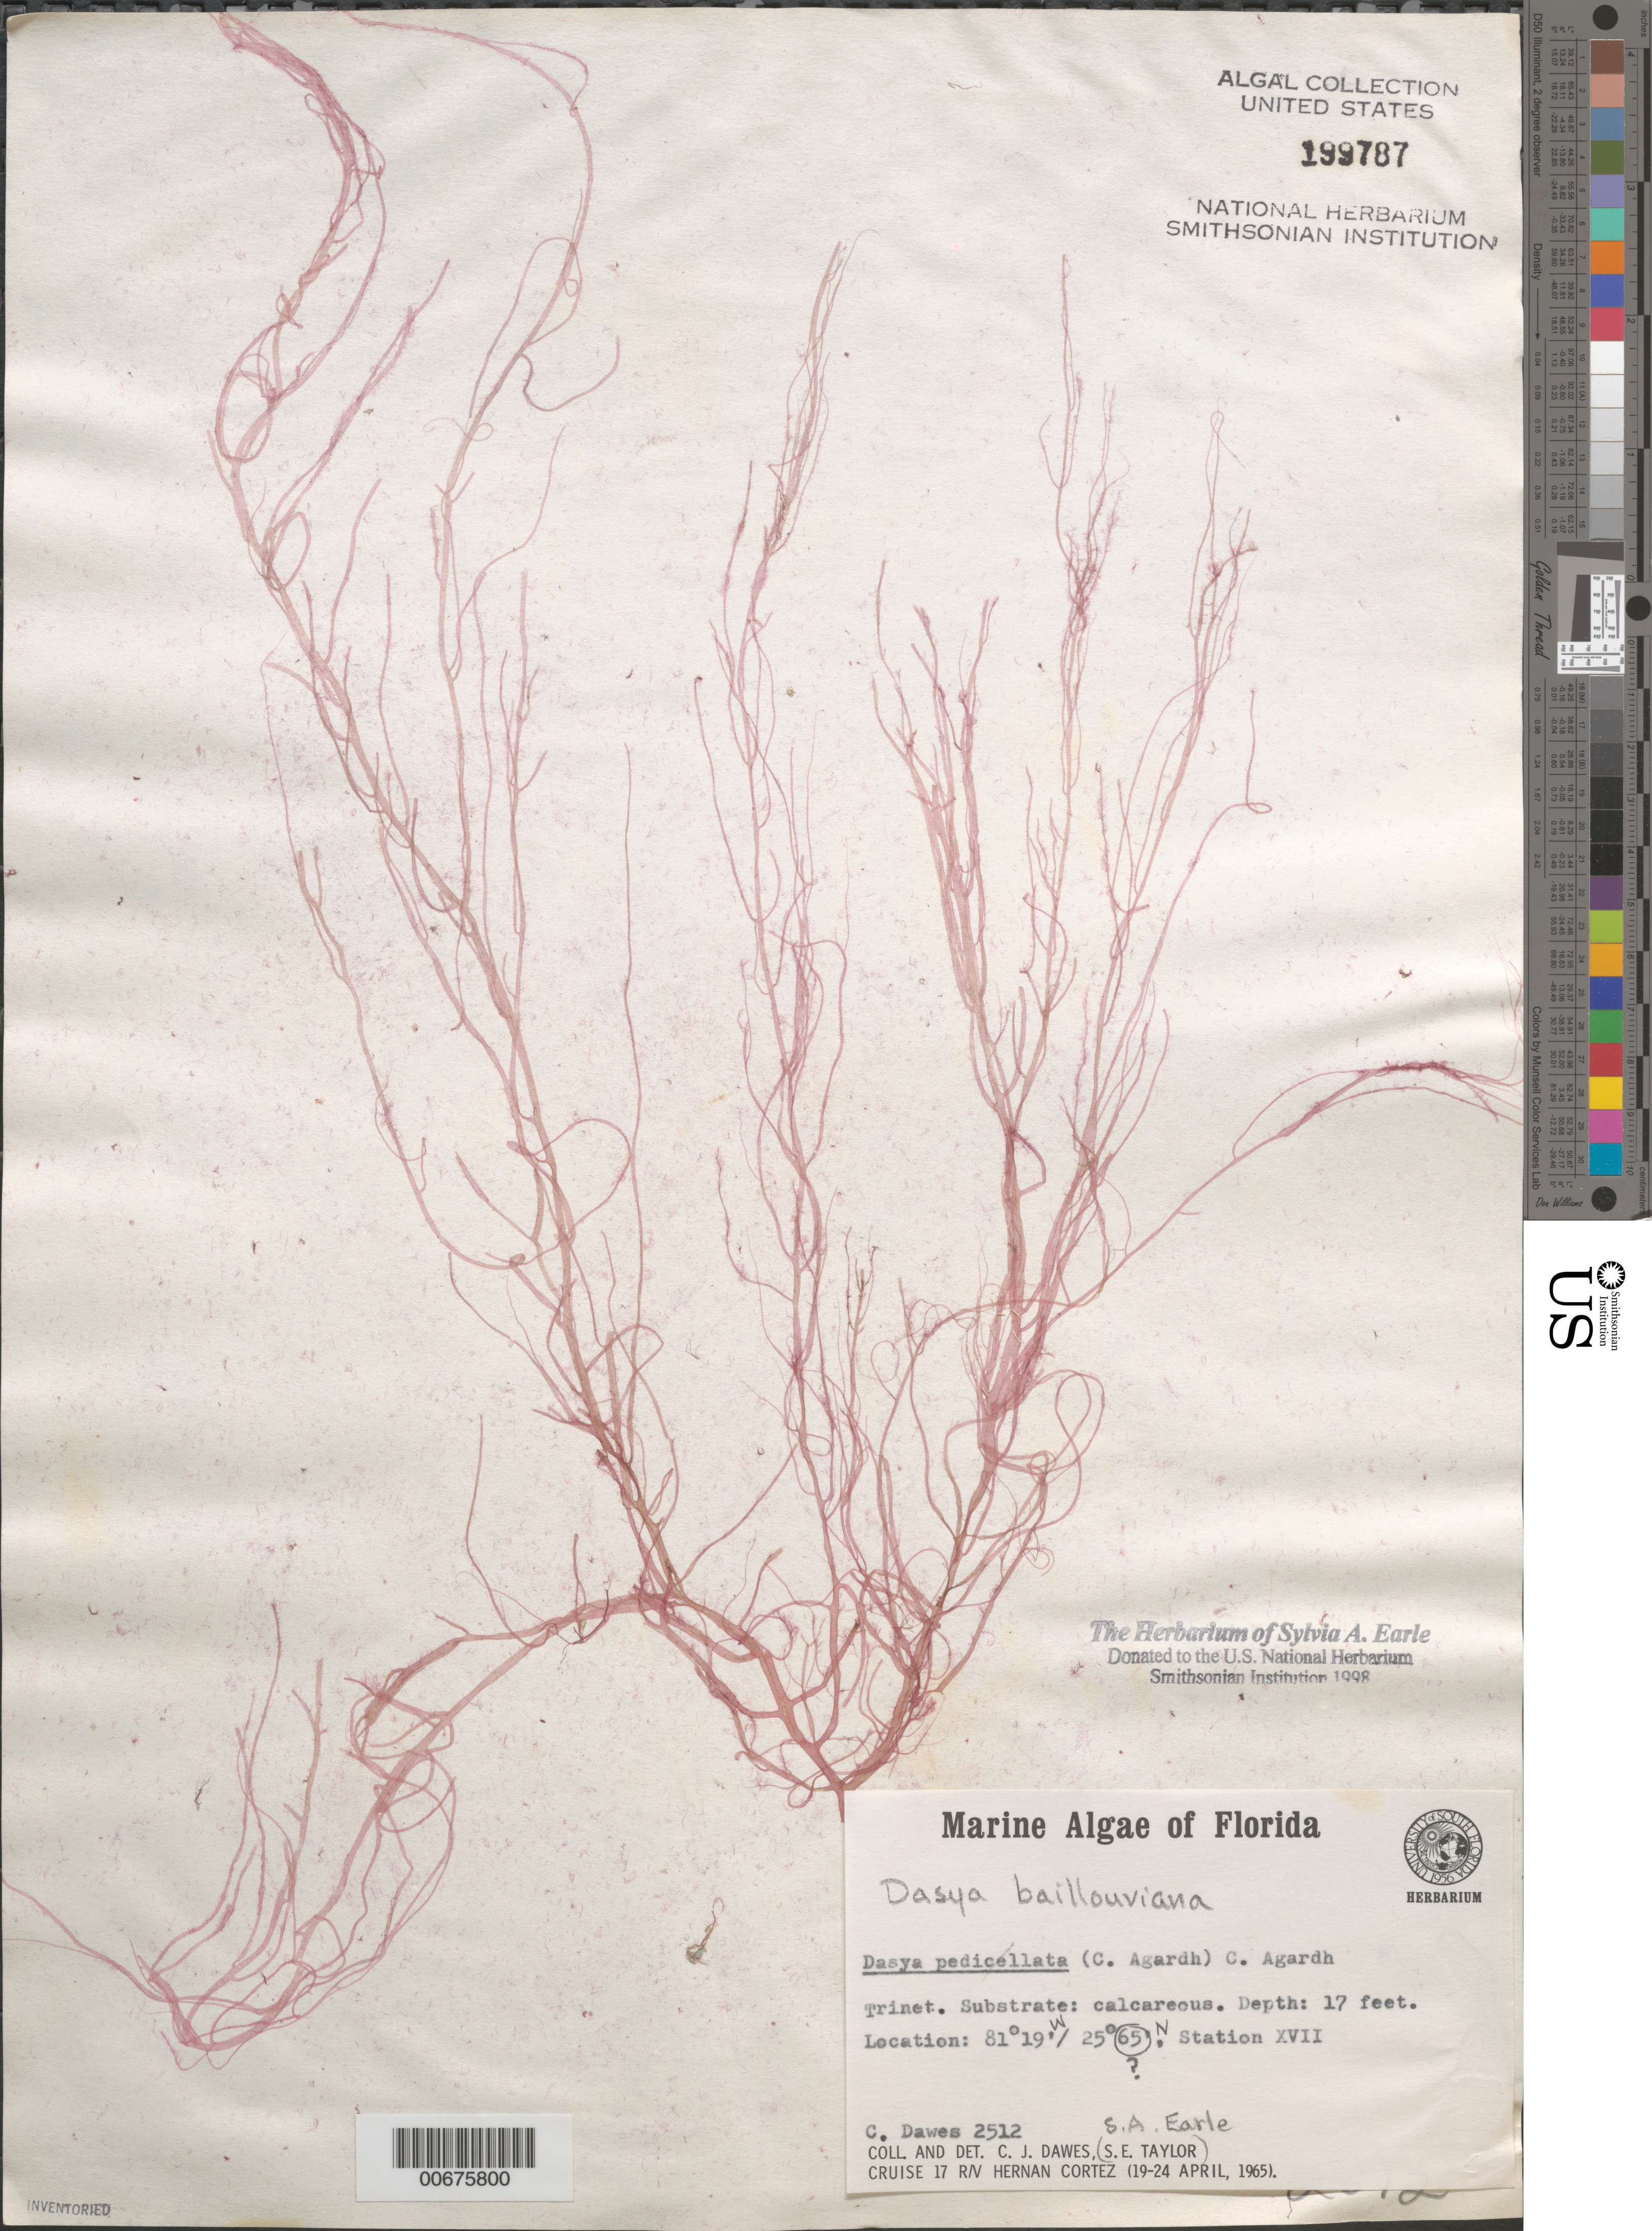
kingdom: Plantae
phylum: Rhodophyta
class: Florideophyceae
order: Ceramiales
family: Dasyaceae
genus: Dasya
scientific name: Dasya pedicellata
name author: (C. Agardh) C. Agardh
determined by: Algae name updating Project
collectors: C. Dawes & S. A. Earle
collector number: Cjd 2512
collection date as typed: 19 Apr 1965 to 24 Apr 1965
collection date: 1965-04-19/1965-04-24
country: United States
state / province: Florida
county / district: Collier County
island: Ten Thousand Islands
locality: Gulf of Mexico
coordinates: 25 65' N, 81 19' W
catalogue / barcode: US 199787